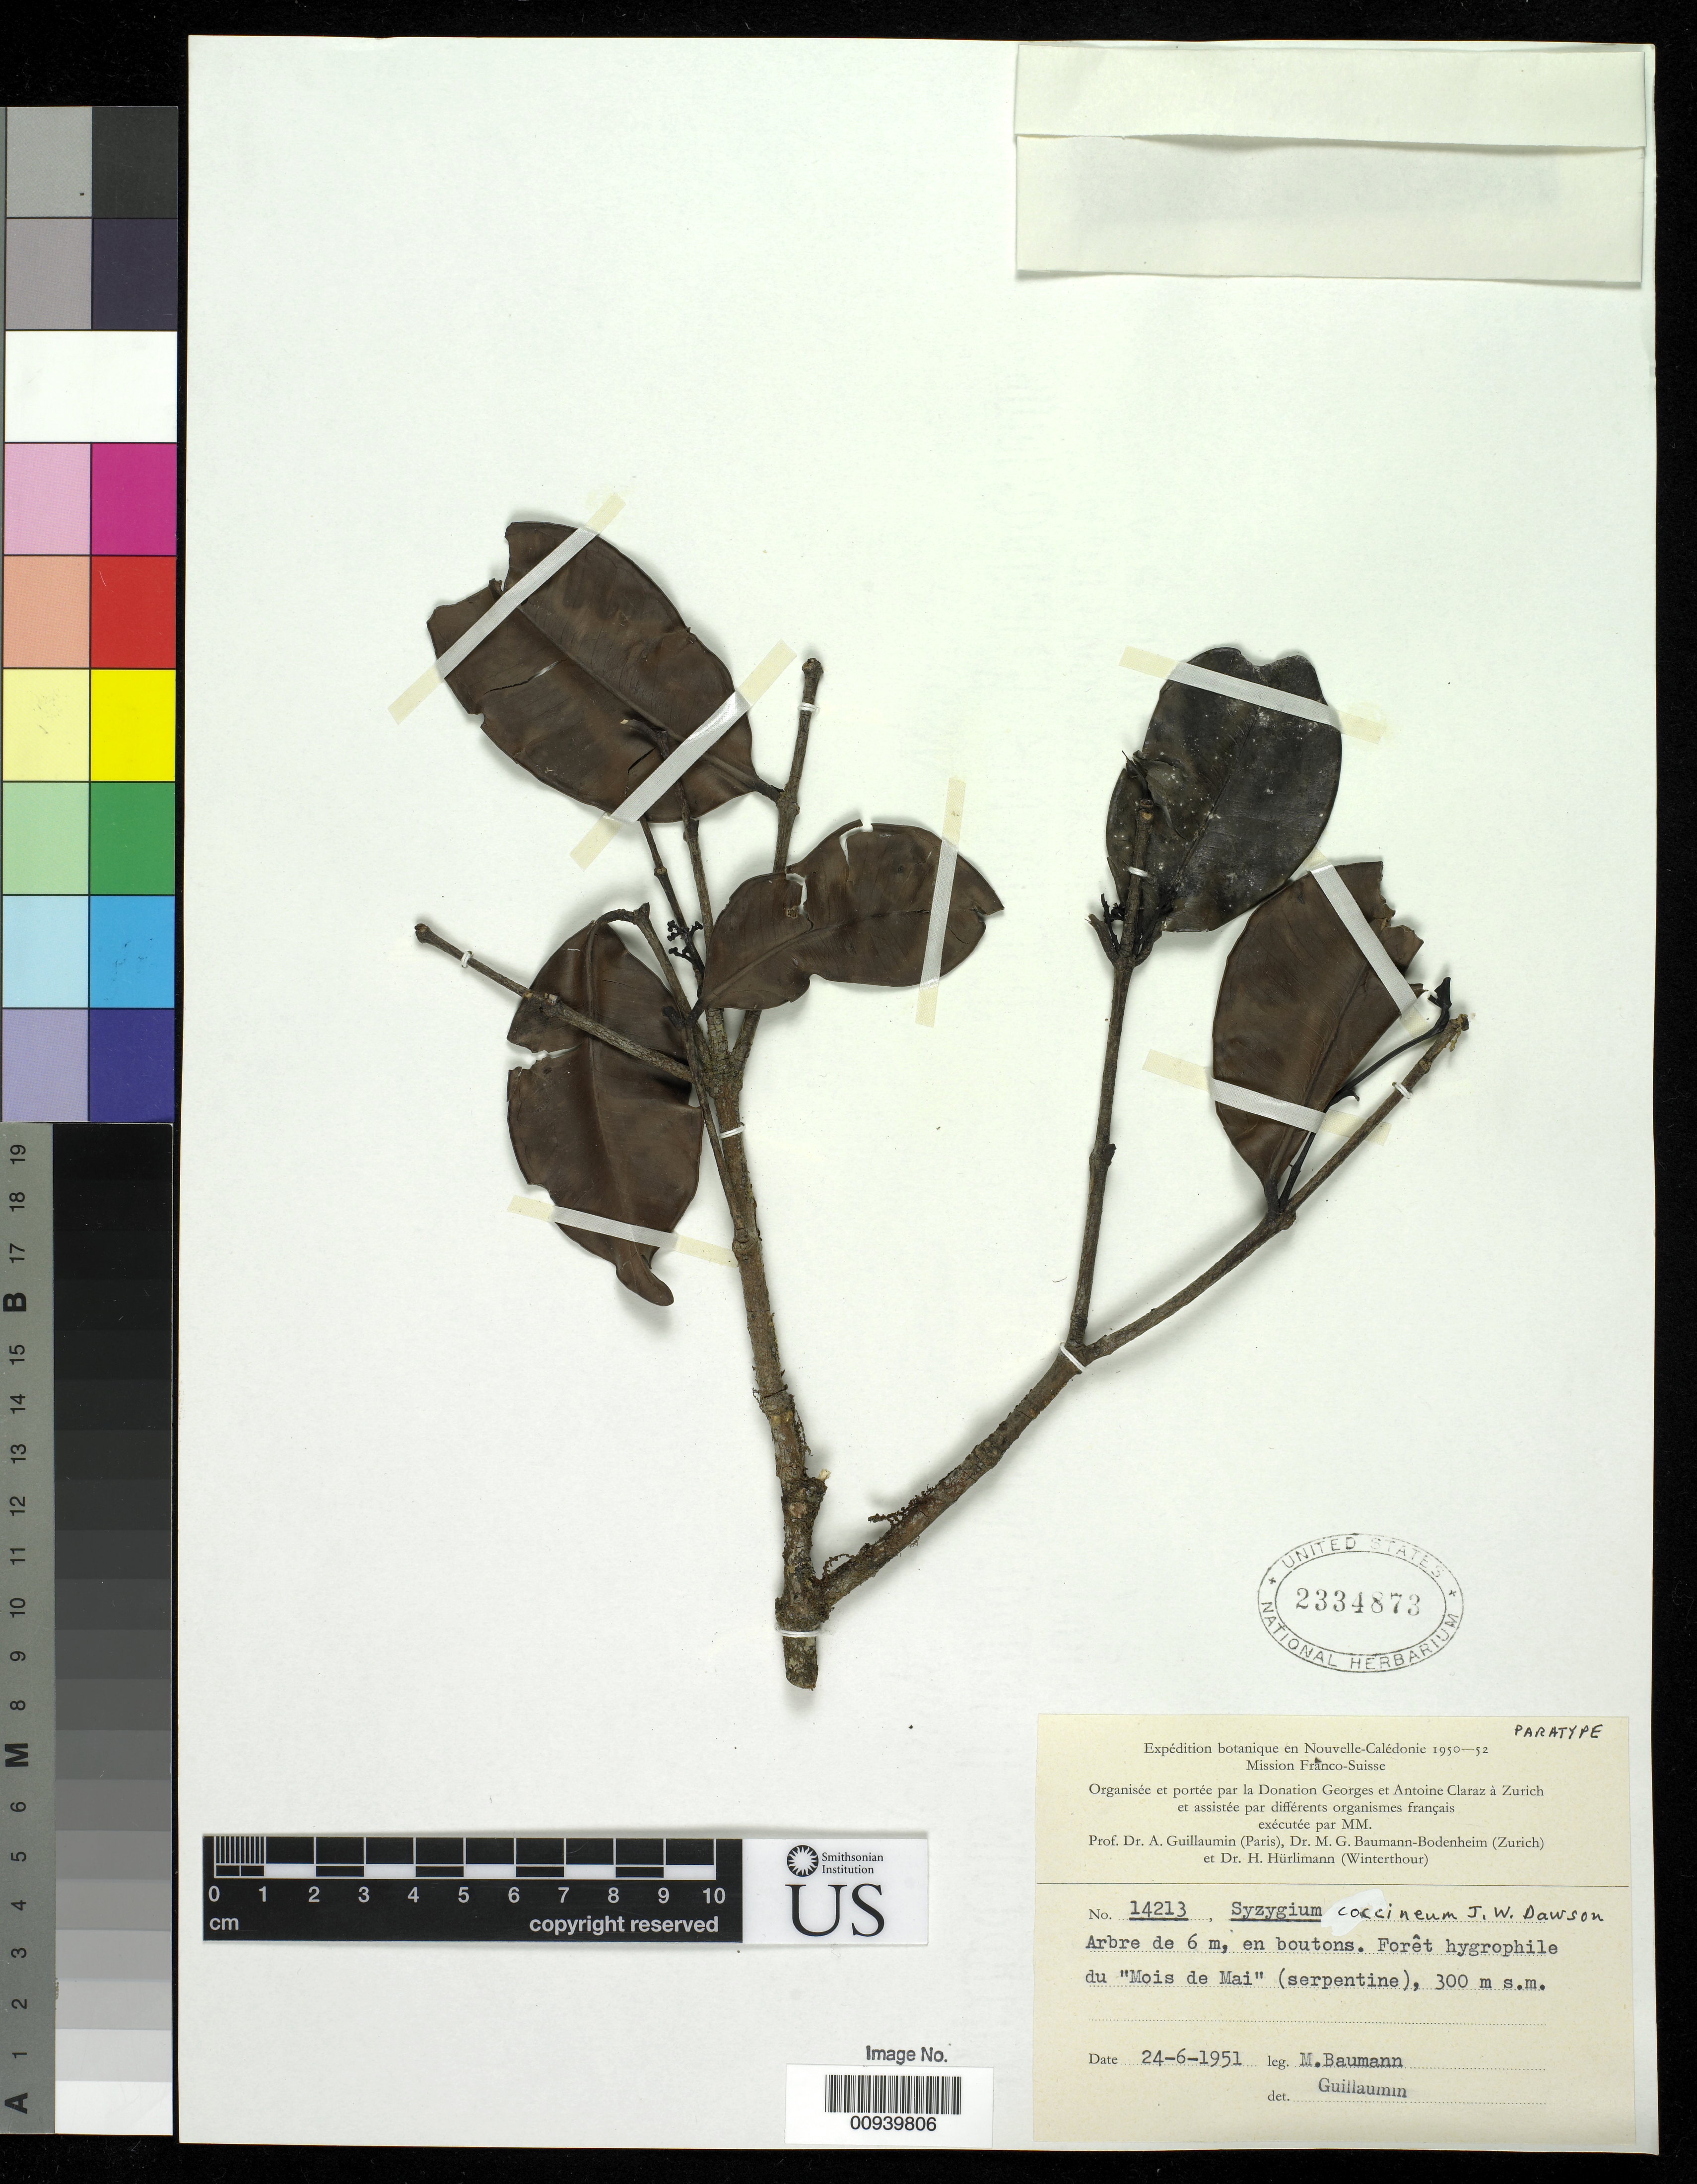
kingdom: Plantae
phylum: Tracheophyta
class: Magnoliopsida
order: Myrtales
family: Myrtaceae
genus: Syzygium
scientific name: Syzygium coccineum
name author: J.W. Dawson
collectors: M. Baumann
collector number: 14213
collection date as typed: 24 Jun 1951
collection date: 1951-06-24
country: New Caledonia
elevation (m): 300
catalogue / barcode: US 2334873